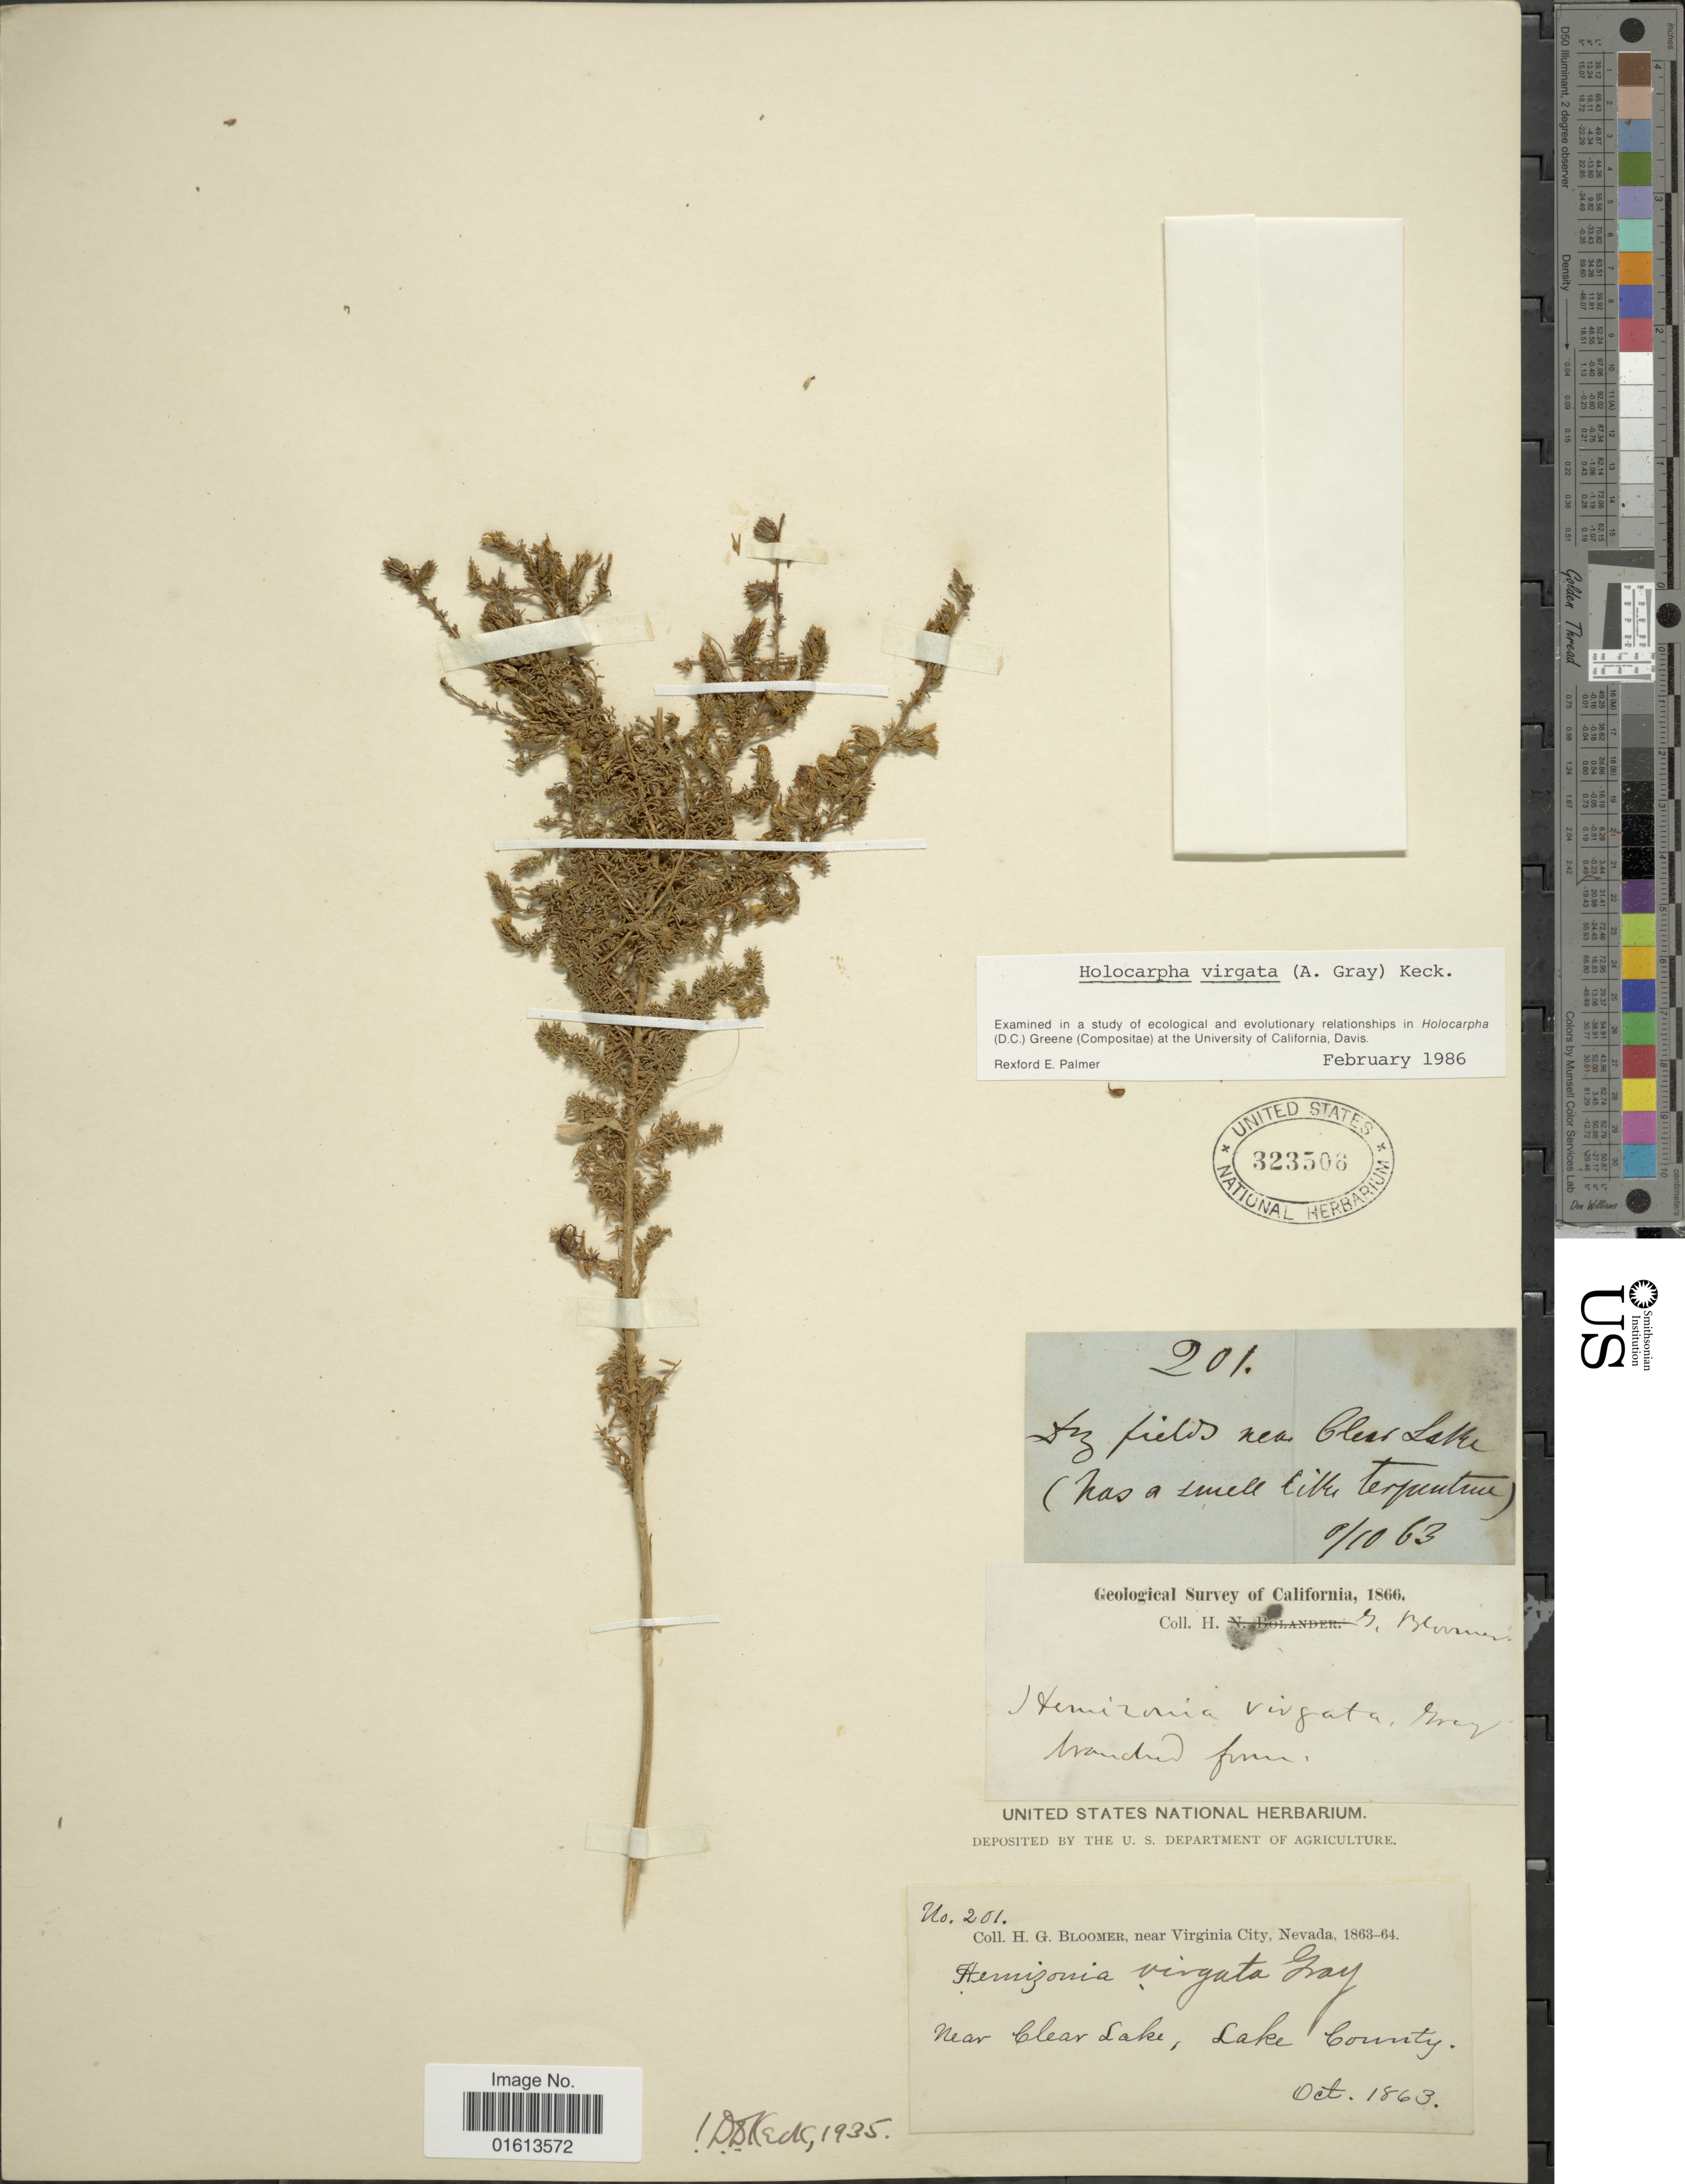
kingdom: Plantae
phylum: Tracheophyta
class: Magnoliopsida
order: Asterales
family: Asteraceae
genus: Holocarpha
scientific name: Holocarpha virgata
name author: (A. Gray) D.D. Keck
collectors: H. Bloomer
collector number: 201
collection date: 1863-10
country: United States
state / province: Nevada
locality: Virginia City, near Clear Lake, Lake County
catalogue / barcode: US 323506